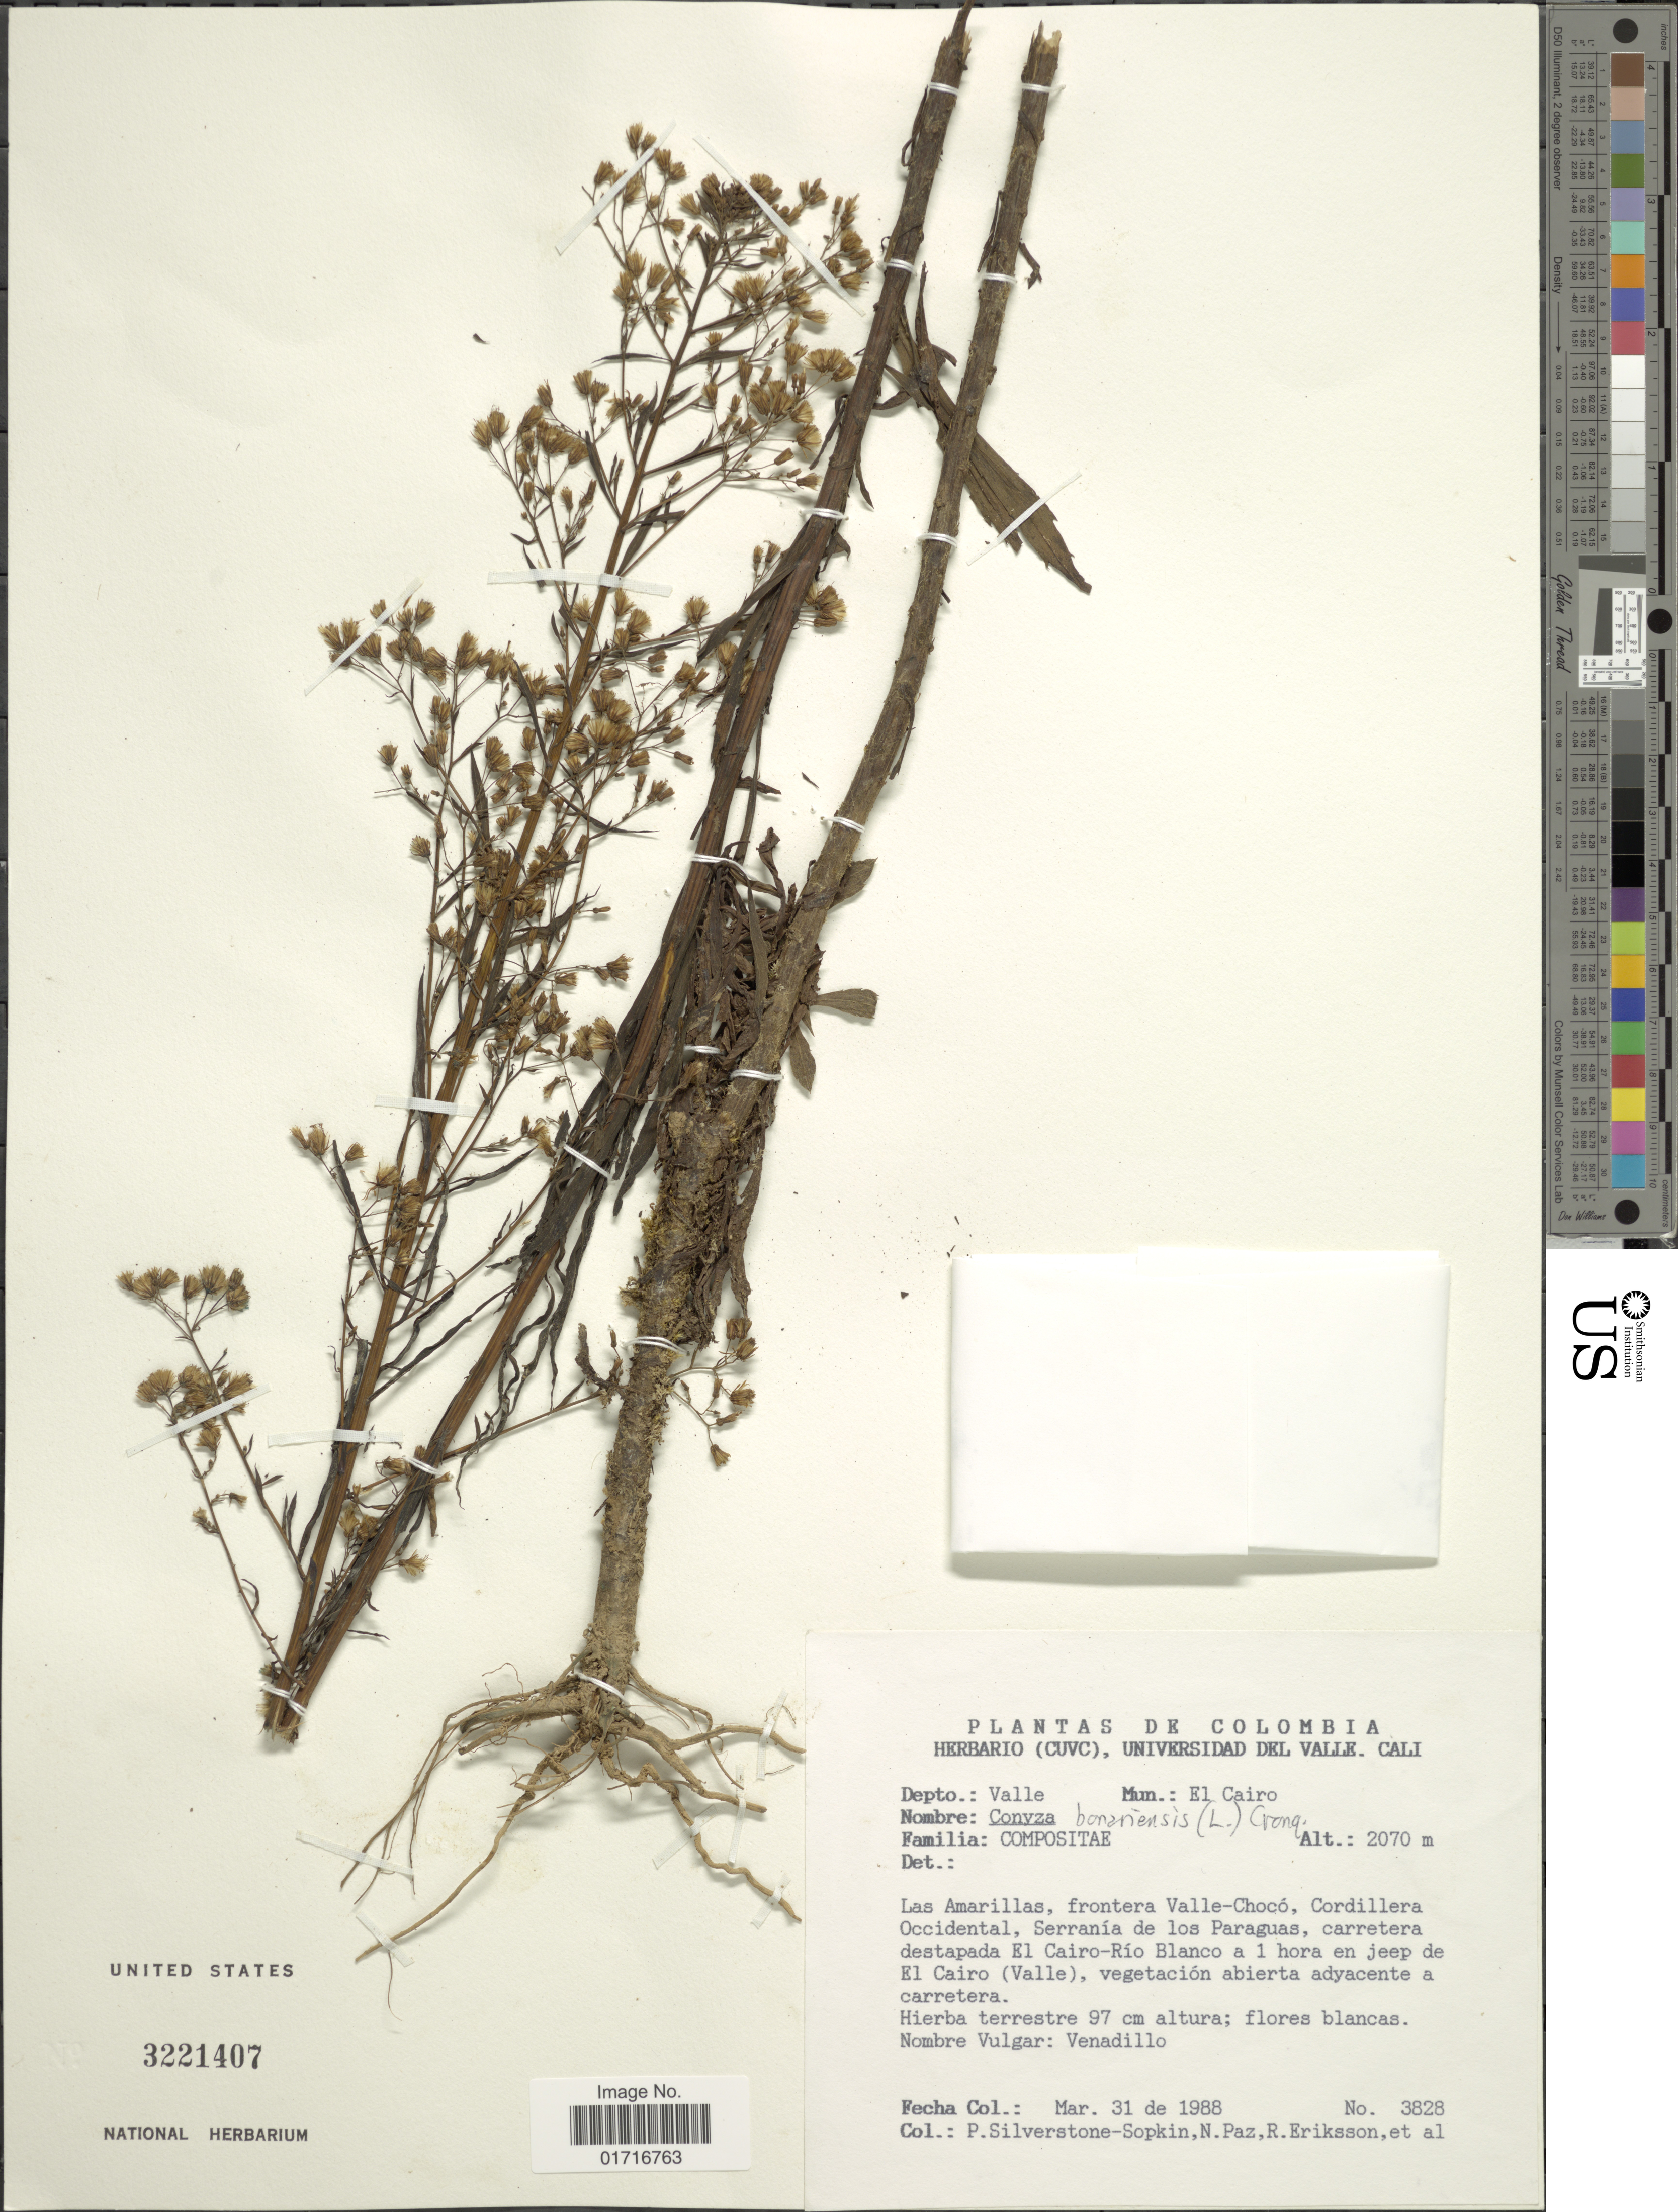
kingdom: Plantae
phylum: Tracheophyta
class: Magnoliopsida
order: Asterales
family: Asteraceae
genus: Conyza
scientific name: Conyza bonariensis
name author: (L.) Cronq.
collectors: P. A. Silverstone-Sopkin, N. Paz, R. Eriksson & et al.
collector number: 3828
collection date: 1988-03-31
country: Colombia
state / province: Valle del Cauca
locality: Mun.: El Cairo. Las Amarillas, frontera Valle-Choco, Cordillera Occidental, Serrania de los Paraguas, carretera despatada El Cairo-Rio Blanco a 1 hora en jeep de El Cairo (Valle).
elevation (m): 2070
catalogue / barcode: US 3221407